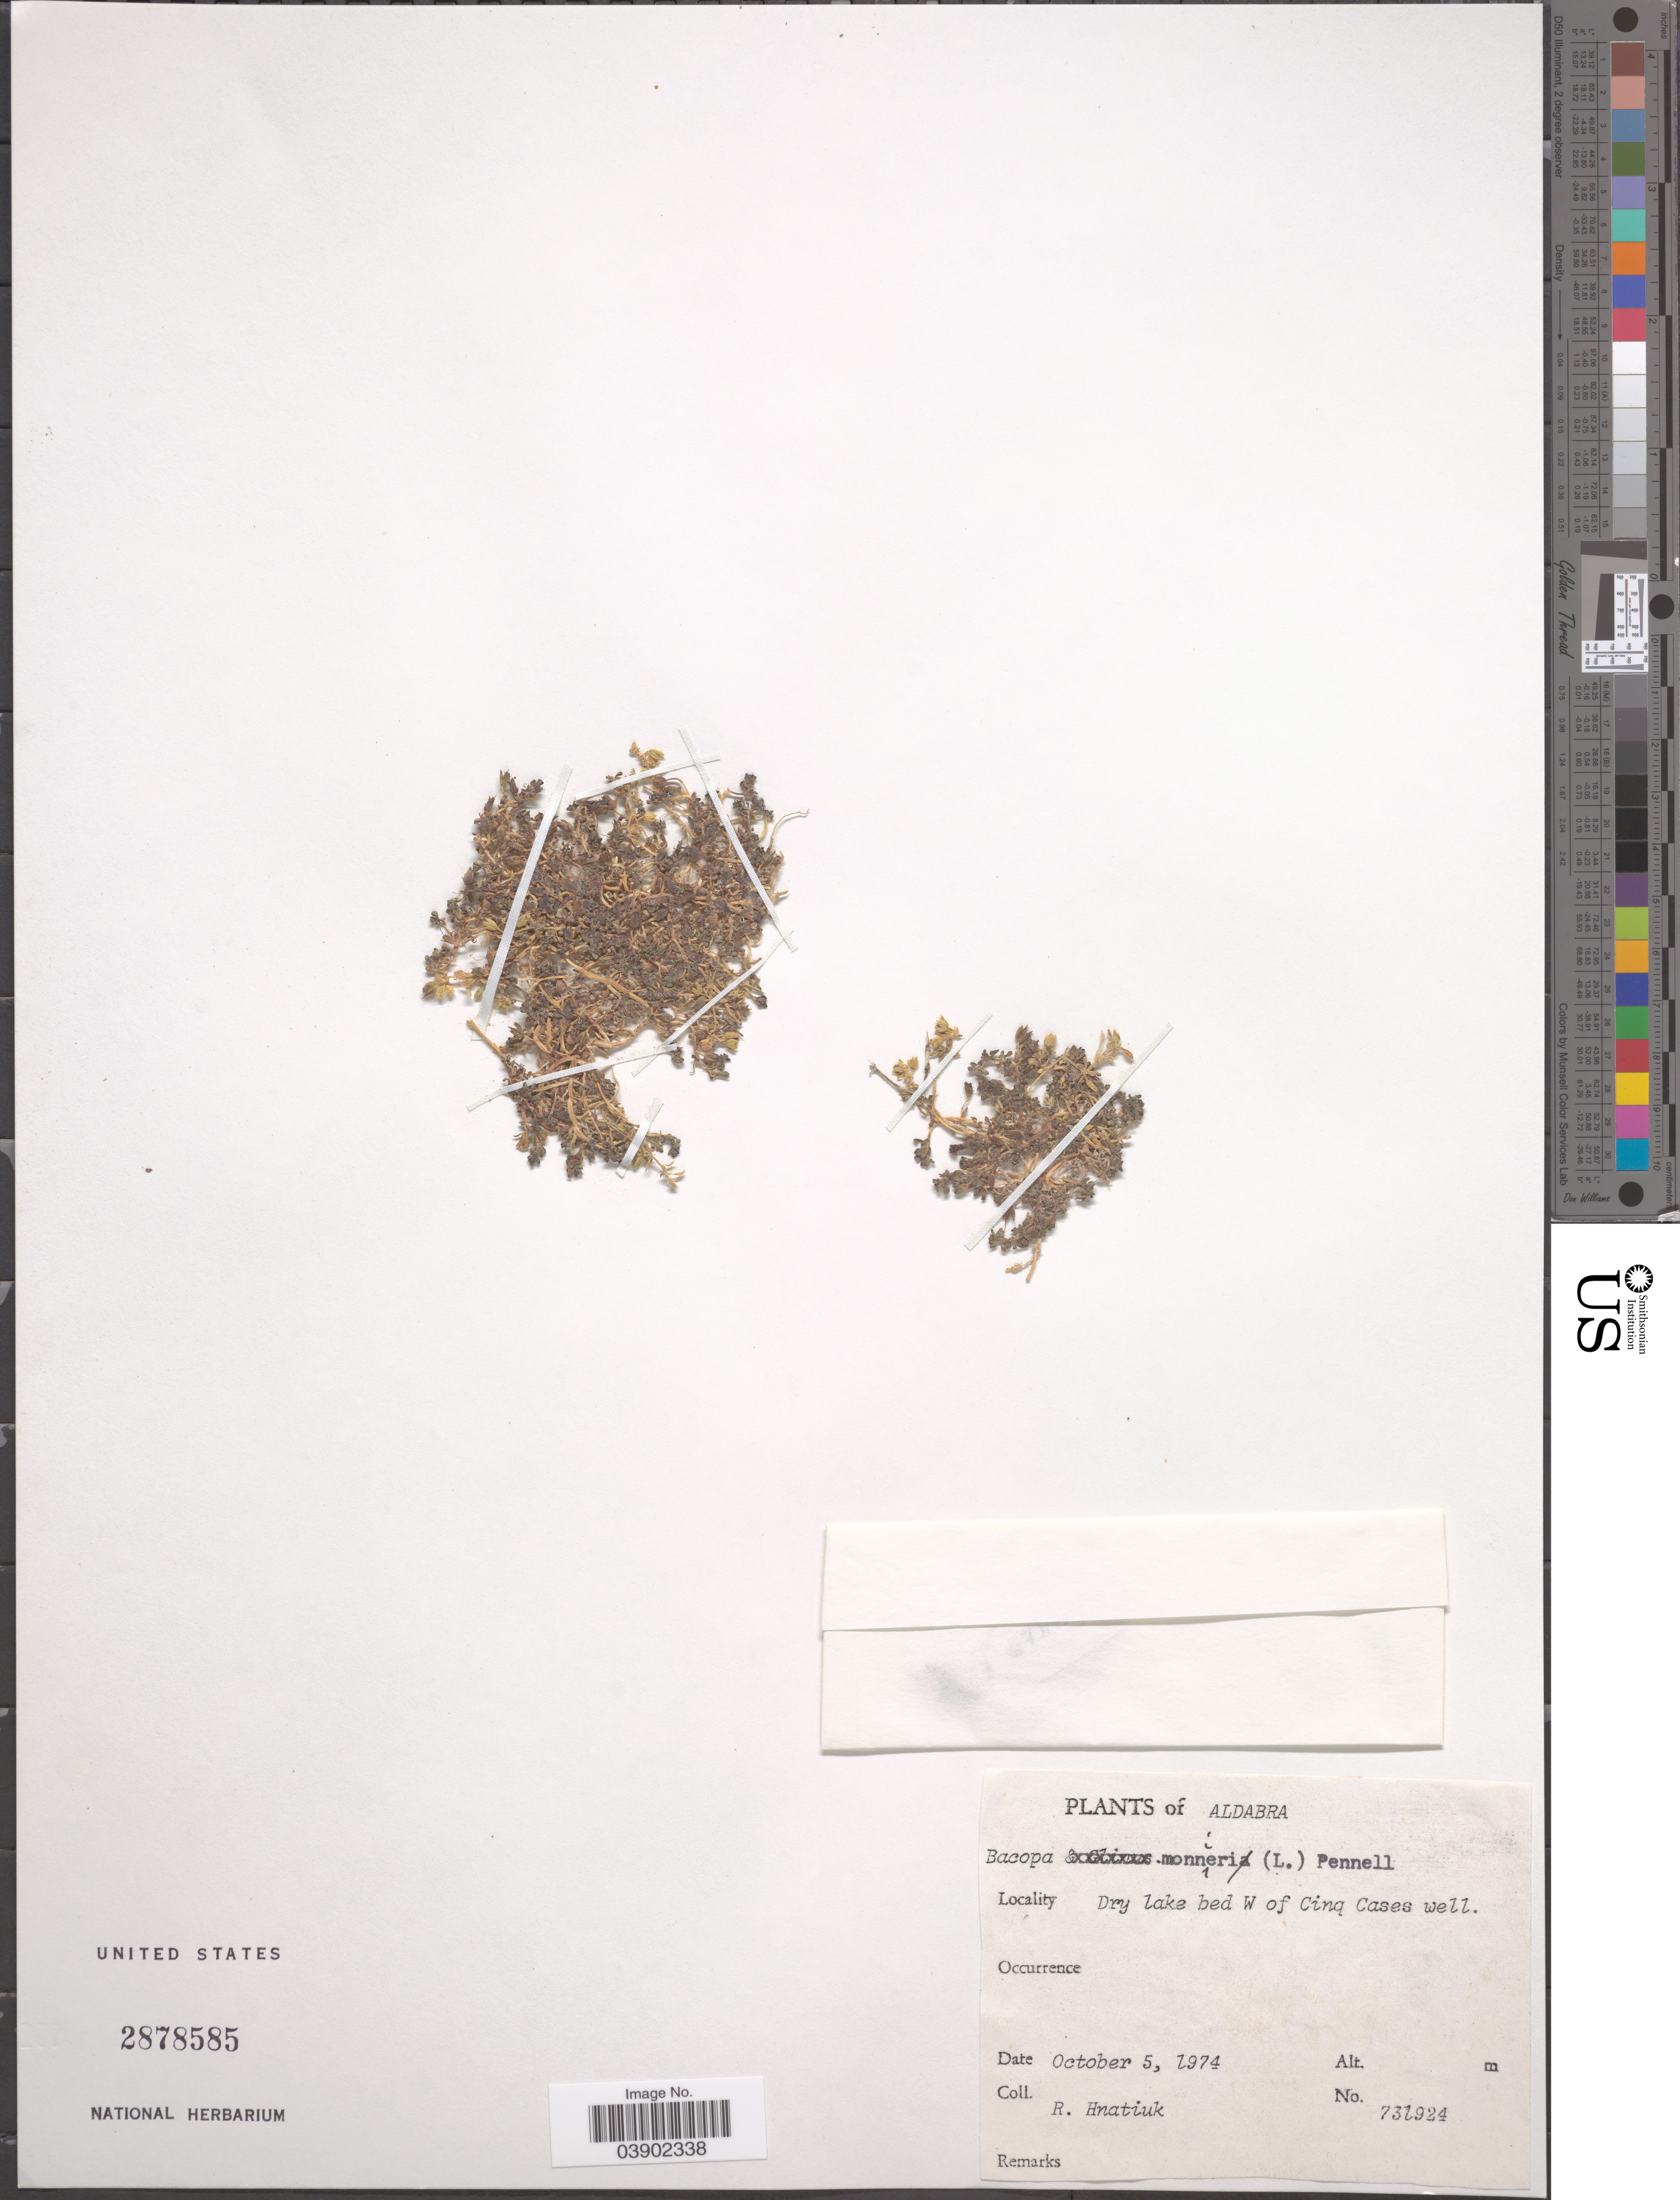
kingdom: Plantae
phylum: Tracheophyta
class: Magnoliopsida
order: Lamiales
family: Plantaginaceae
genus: Bacopa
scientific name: Bacopa monnieri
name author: (L.) Wettst.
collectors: R. Hnatiuk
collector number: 731924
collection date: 1974-10-05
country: Seychelles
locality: Dry lake bed W of Cinq Cases well.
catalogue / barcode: US 2878585